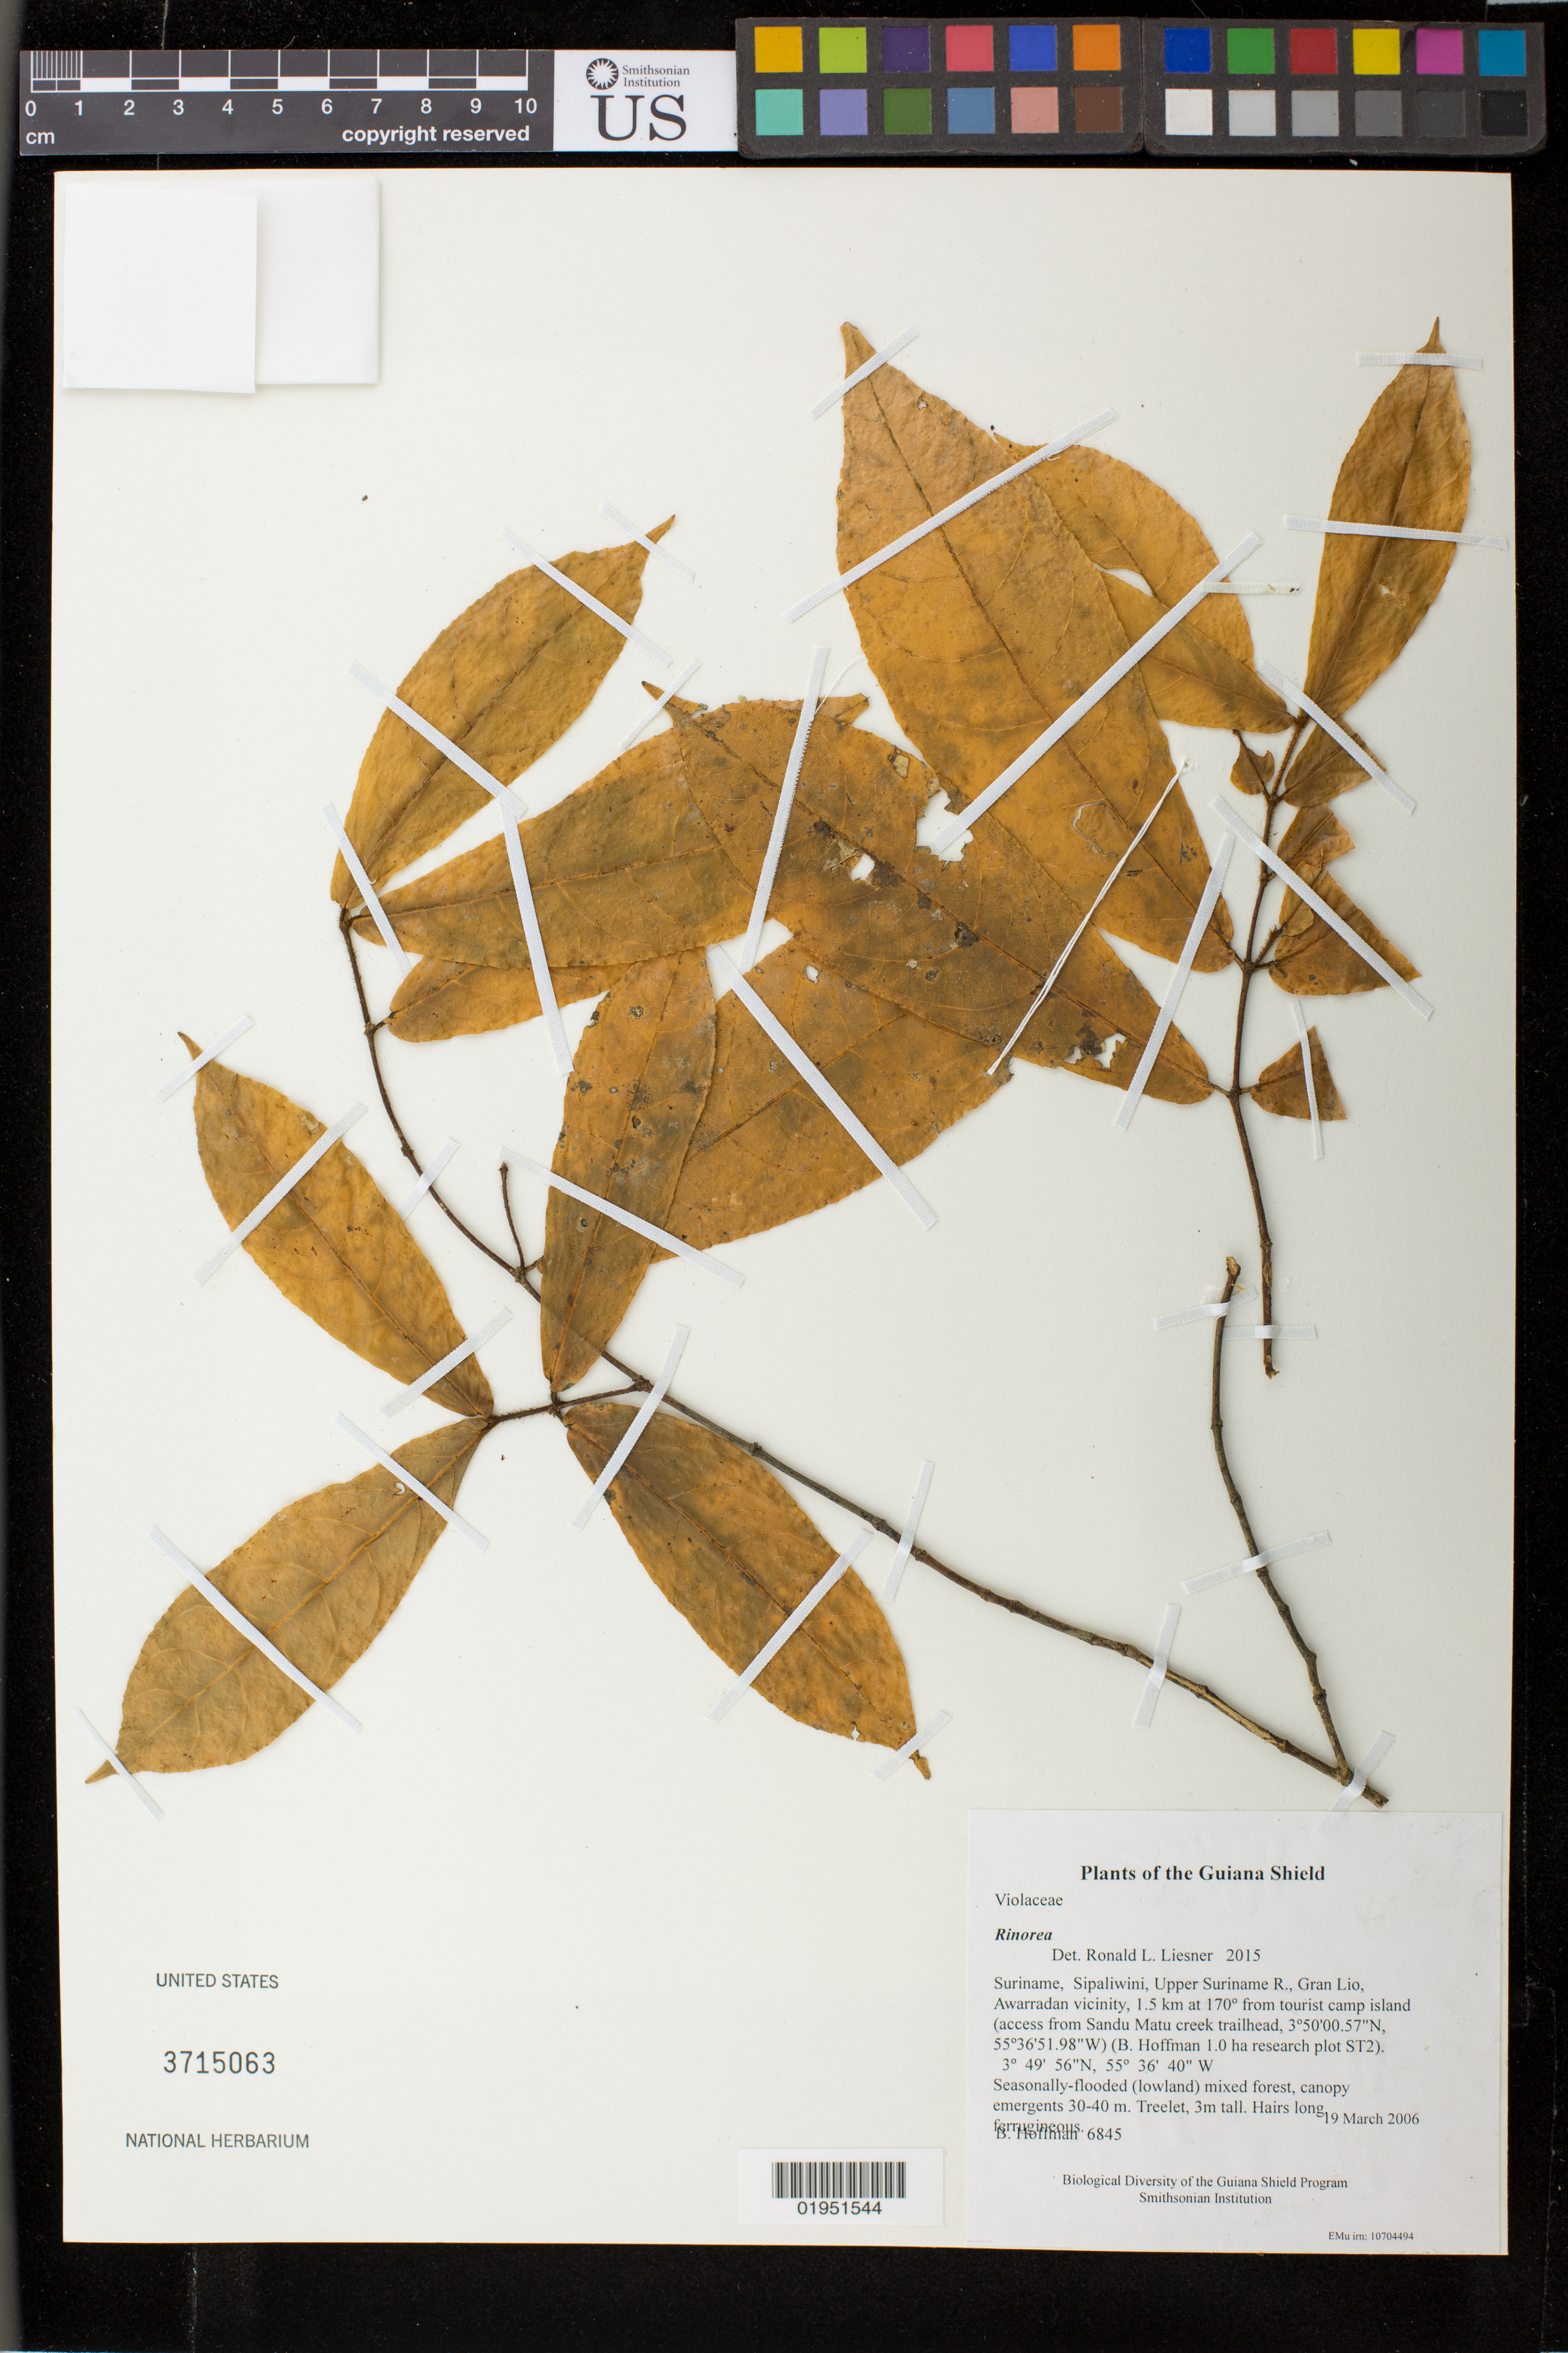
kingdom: Plantae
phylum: Tracheophyta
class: Magnoliopsida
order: Malpighiales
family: Violaceae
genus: Rinorea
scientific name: Rinorea neglecta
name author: Sandwith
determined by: Hoyos-Gomez, S. E.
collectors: B. Hoffman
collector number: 6845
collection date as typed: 19 March 2006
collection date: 2006-03-19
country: Suriname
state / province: Sipaliwini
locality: Upper Suriname R., Gran Lio, Awarradan vicinity, 1.5 km at 170º from tourist camp island (access from Sandu Matu creek trailhead, 3º50'00.57"N, 55º36'51.98"W) (B. Hoffman 1.0 ha research plot ST2)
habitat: Seasonally-flooded (lowland) mixed forest, canopy emergents 30-40 m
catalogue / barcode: US 3715063